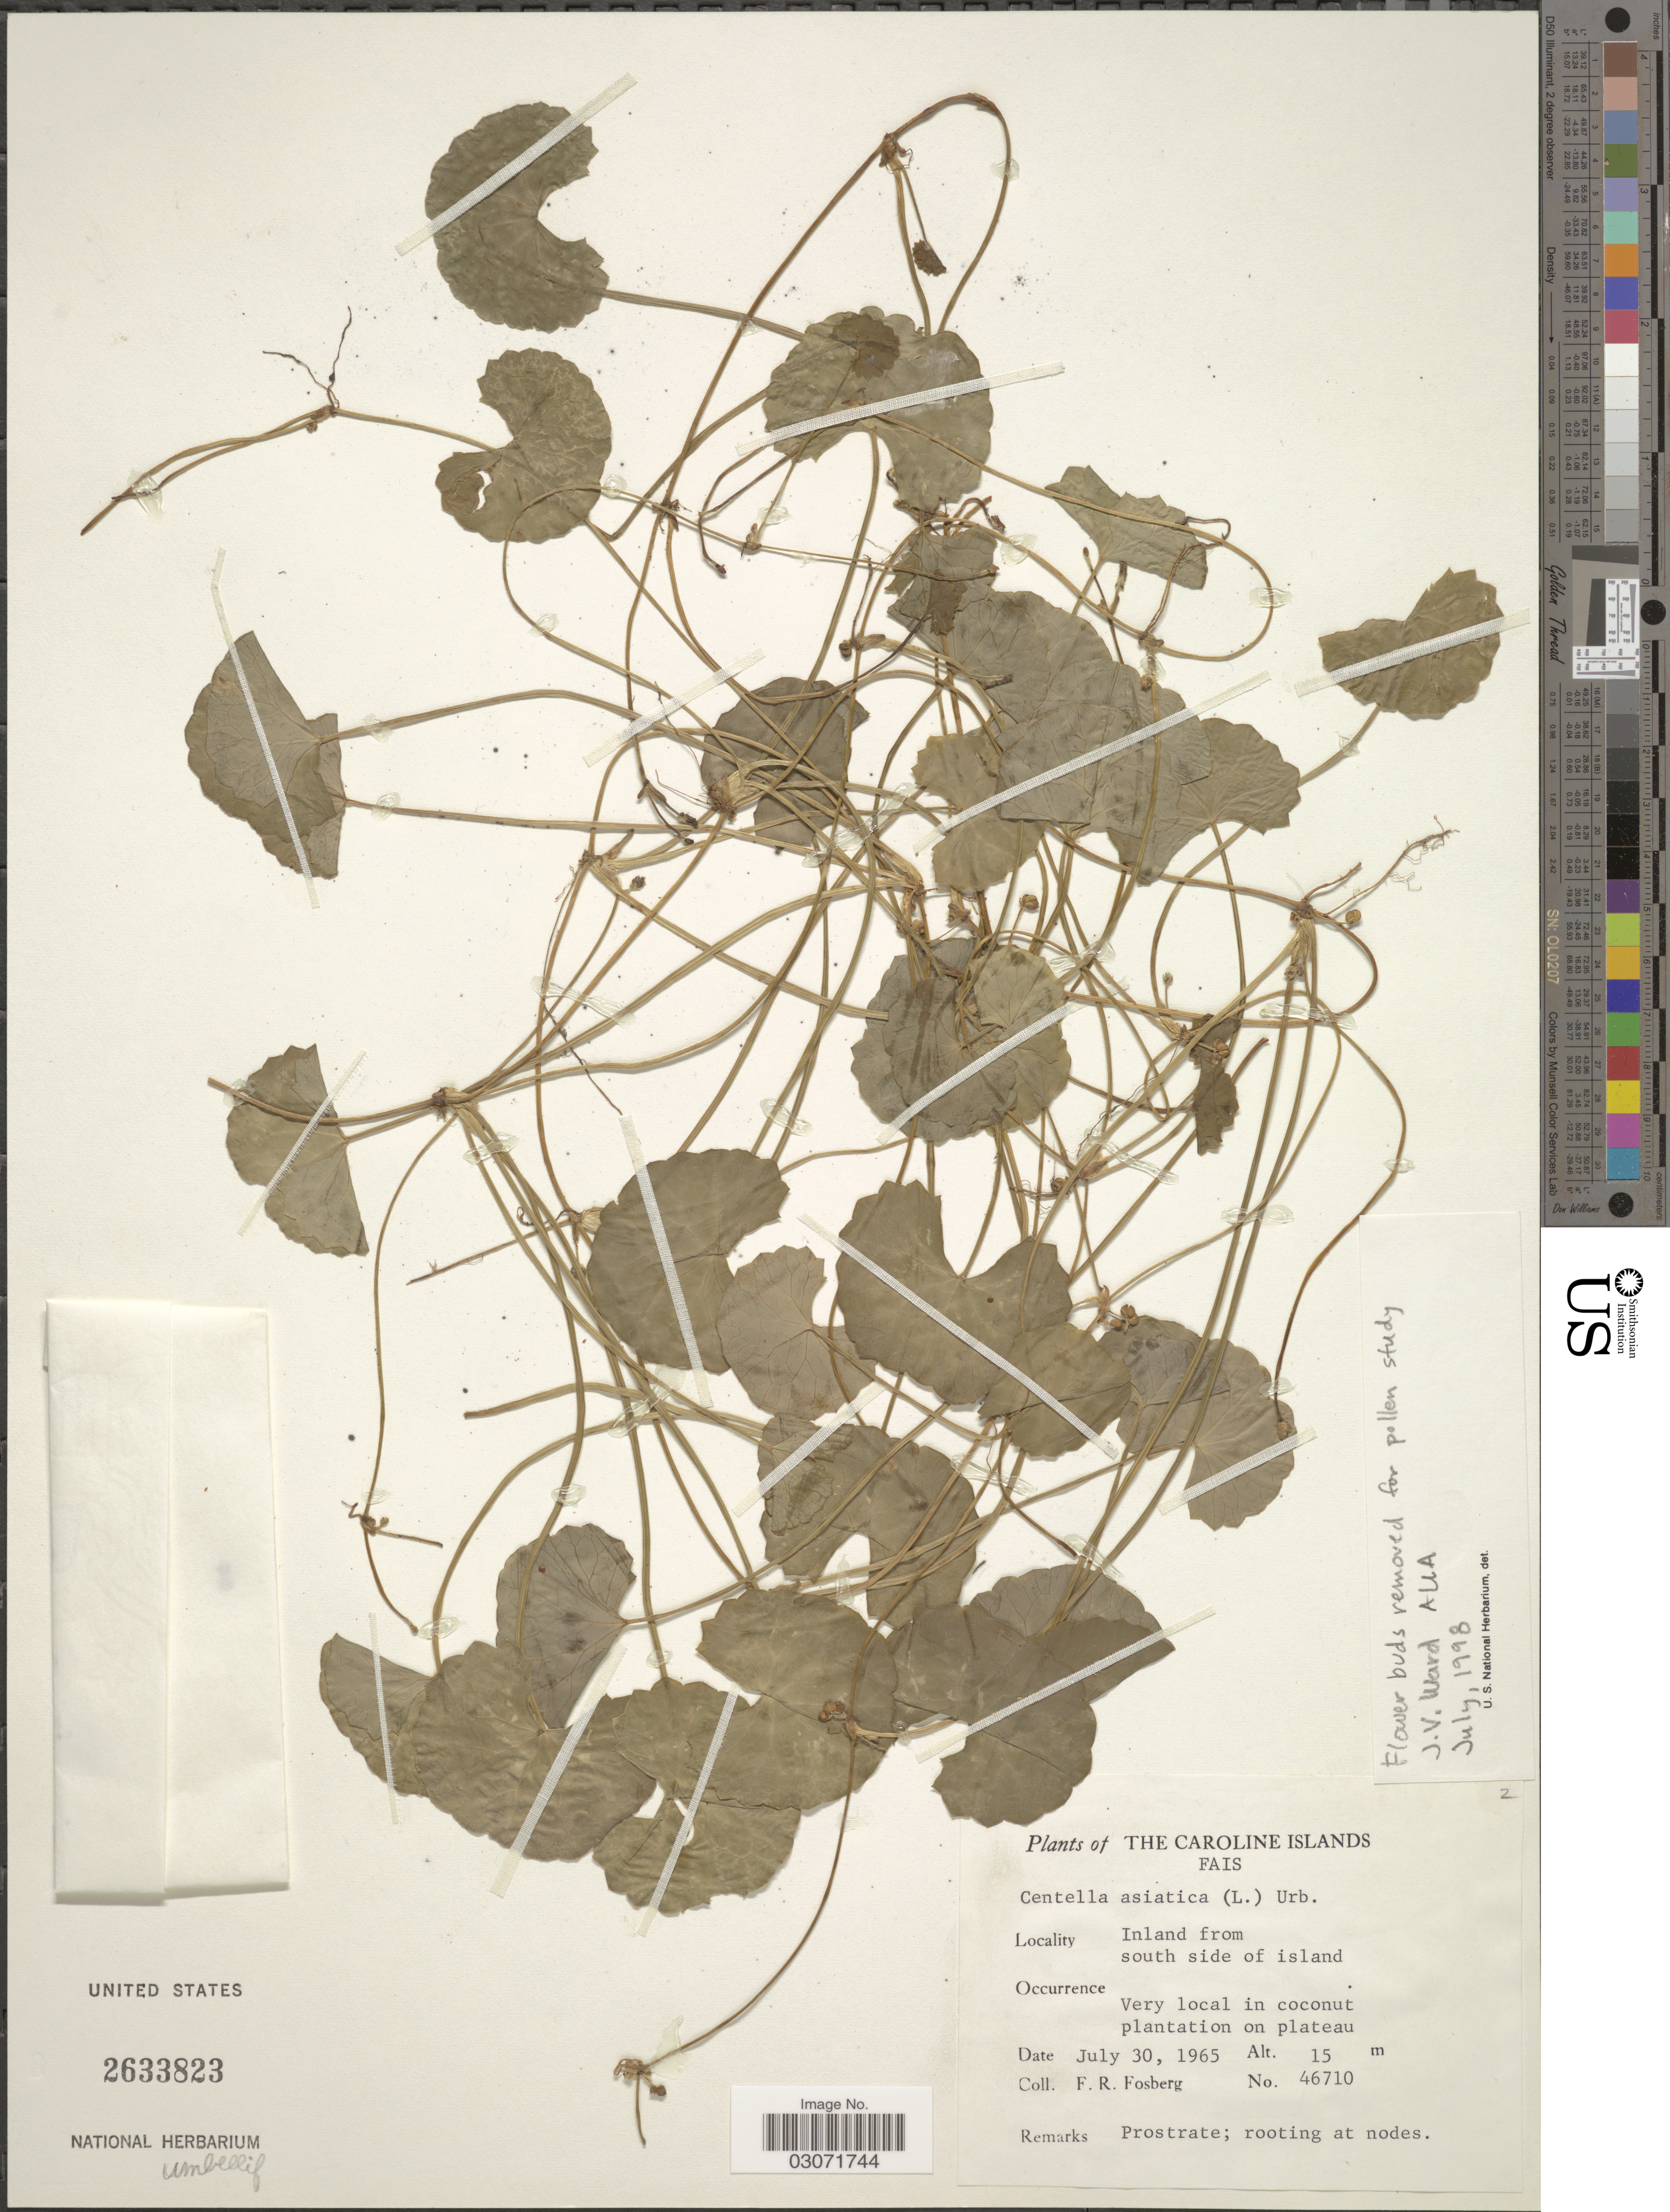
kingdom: Plantae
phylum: Tracheophyta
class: Magnoliopsida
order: Apiales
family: Apiaceae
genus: Centella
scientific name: Centella asiatica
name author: (L.) Urb.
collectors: F. R. Fosberg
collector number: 46710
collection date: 1965-07-30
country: Micronesia, Federated States of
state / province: Yap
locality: The Caroline Islands. Fais. Inland from south side of island.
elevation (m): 15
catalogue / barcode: US 2633823